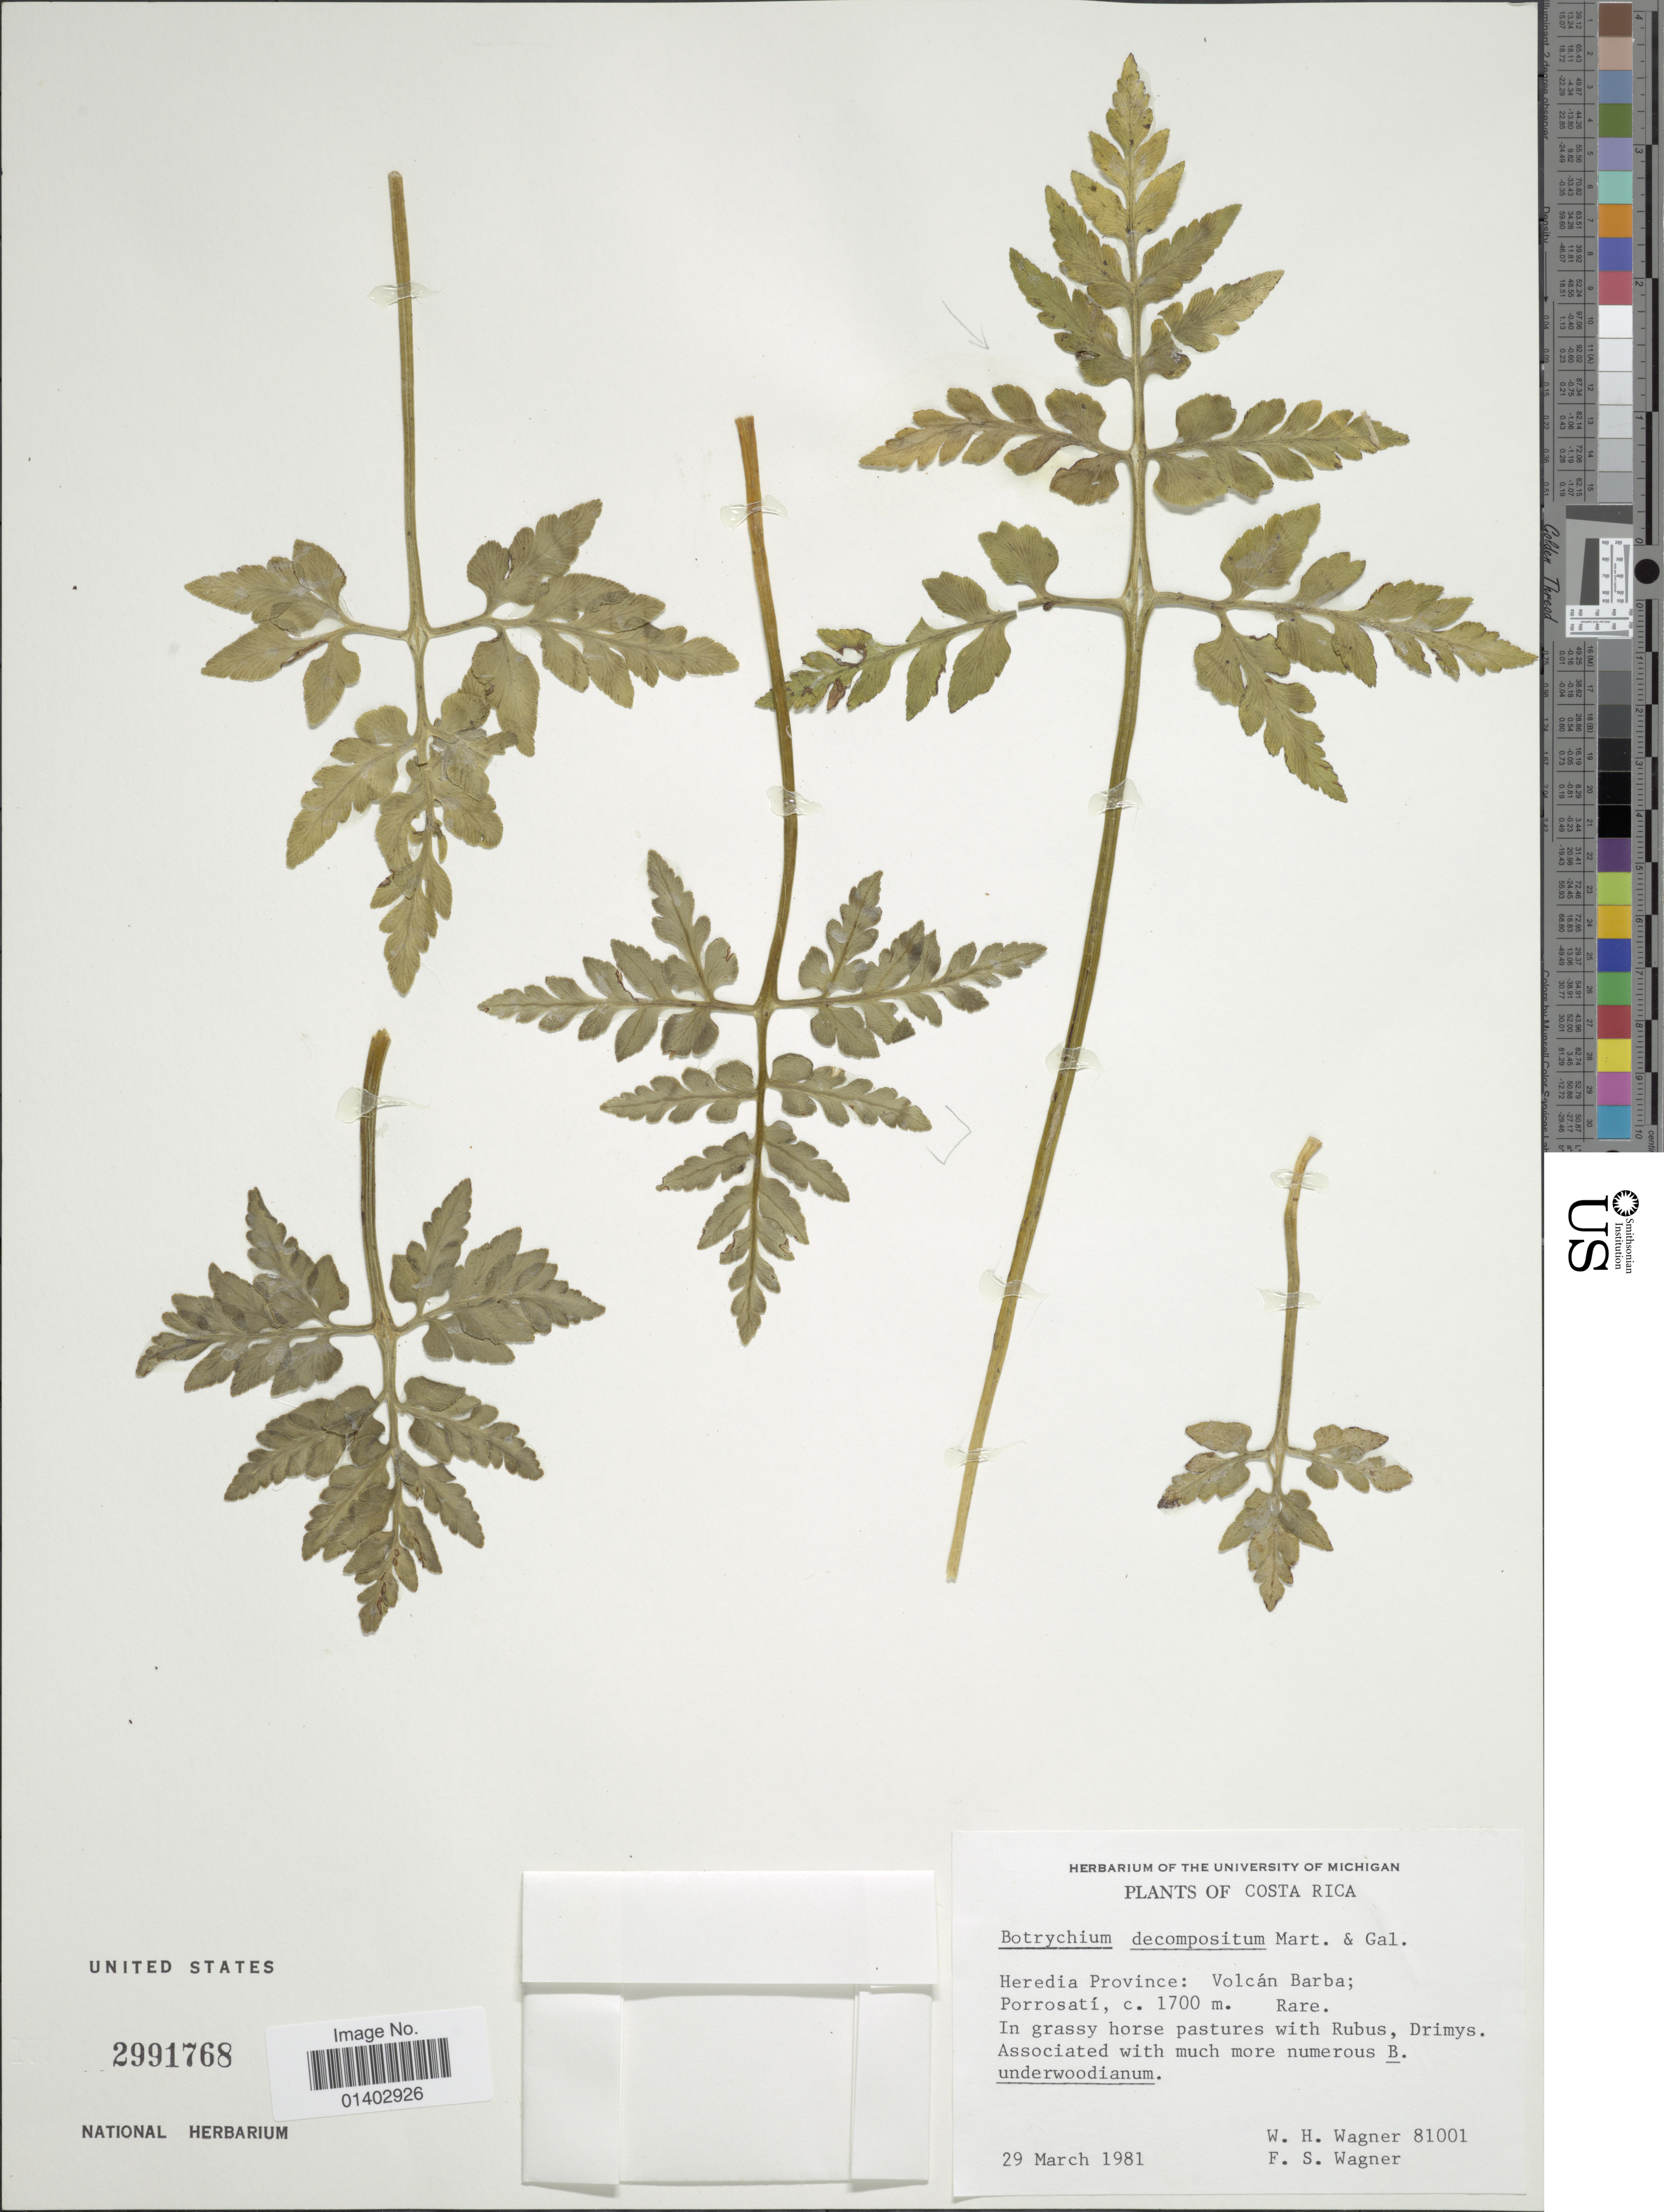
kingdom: Plantae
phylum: Tracheophyta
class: Polypodiopsida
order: Ophioglossales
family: Ophioglossaceae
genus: Botrychium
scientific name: Botrychium dissectum subsp. decompositum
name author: (M. Martens & Galeotti) R.T. Clausen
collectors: W. H. Wagner & F. S. Wagner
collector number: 81001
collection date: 1981-03-29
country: Costa Rica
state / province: Heredia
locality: Volcán barba; Porrosatí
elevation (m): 1700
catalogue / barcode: US 2991768